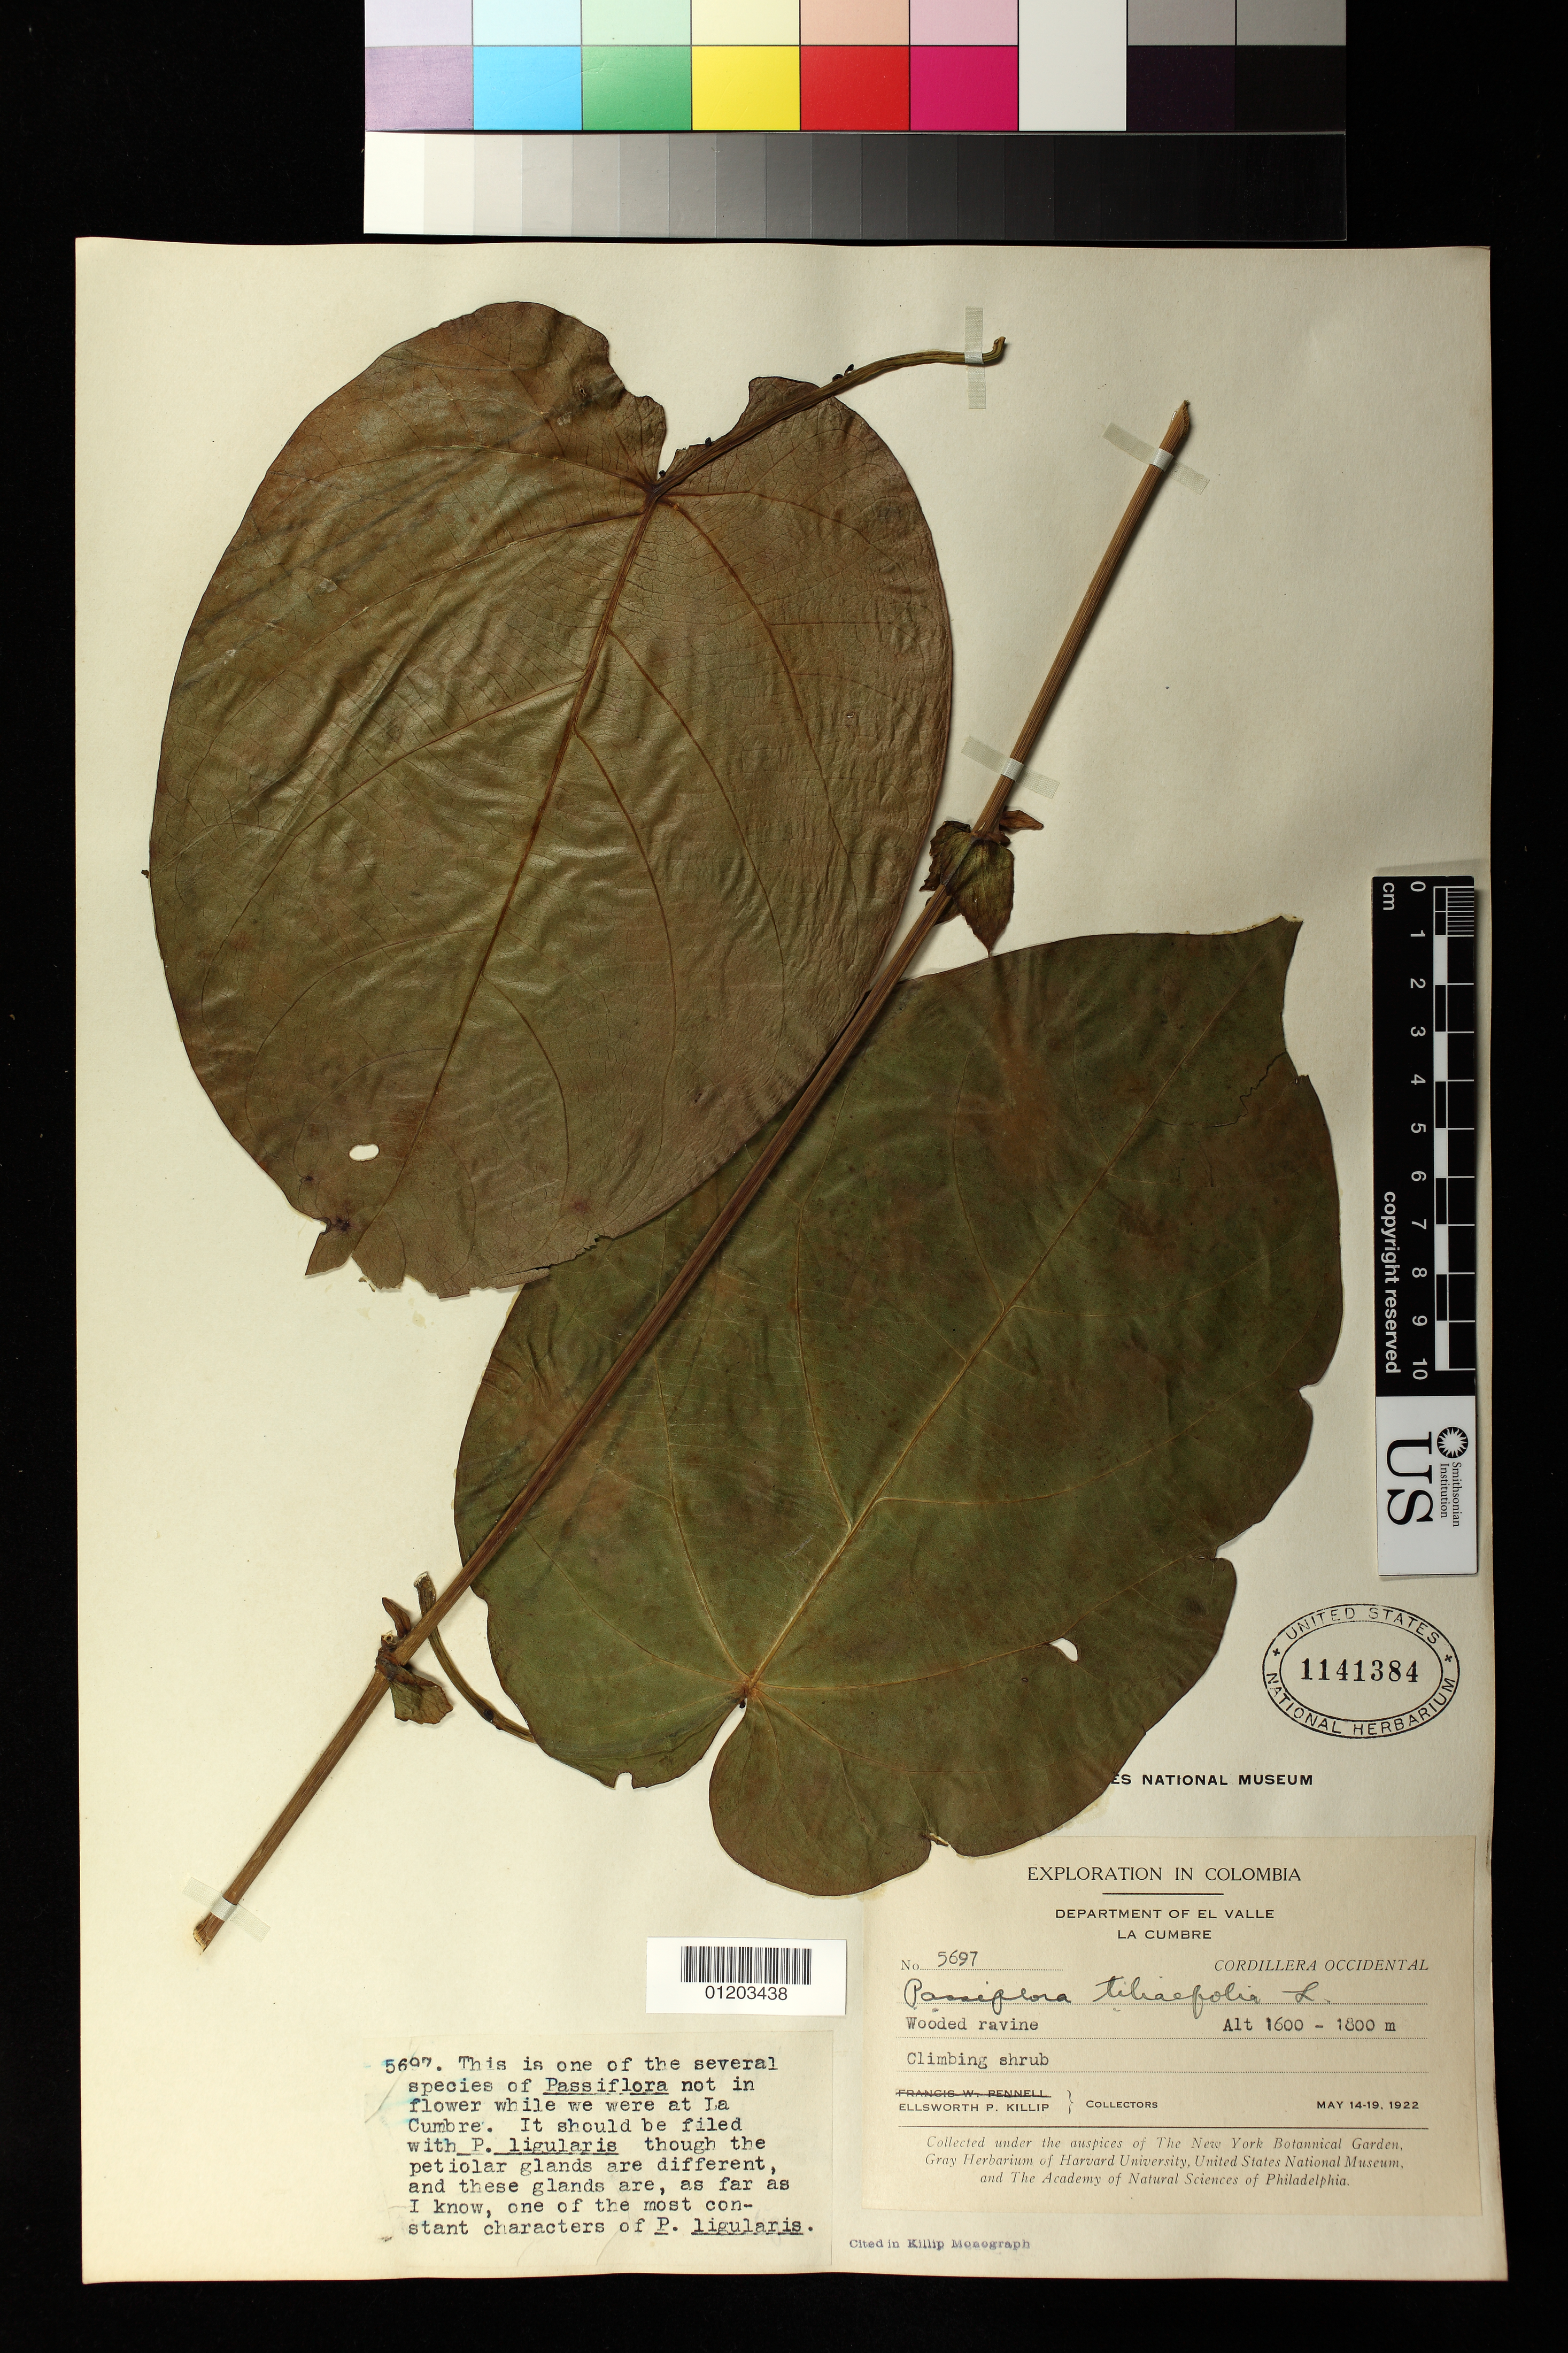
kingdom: Plantae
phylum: Tracheophyta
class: Magnoliopsida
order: Malpighiales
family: Passifloraceae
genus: Passiflora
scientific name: Passiflora tiliifolia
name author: L.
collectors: E. P. Killip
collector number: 5697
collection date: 1922-05-14/1922-05-19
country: Colombia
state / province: Valle del Cauca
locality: La Cumbre.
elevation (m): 1600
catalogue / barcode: US 1141384